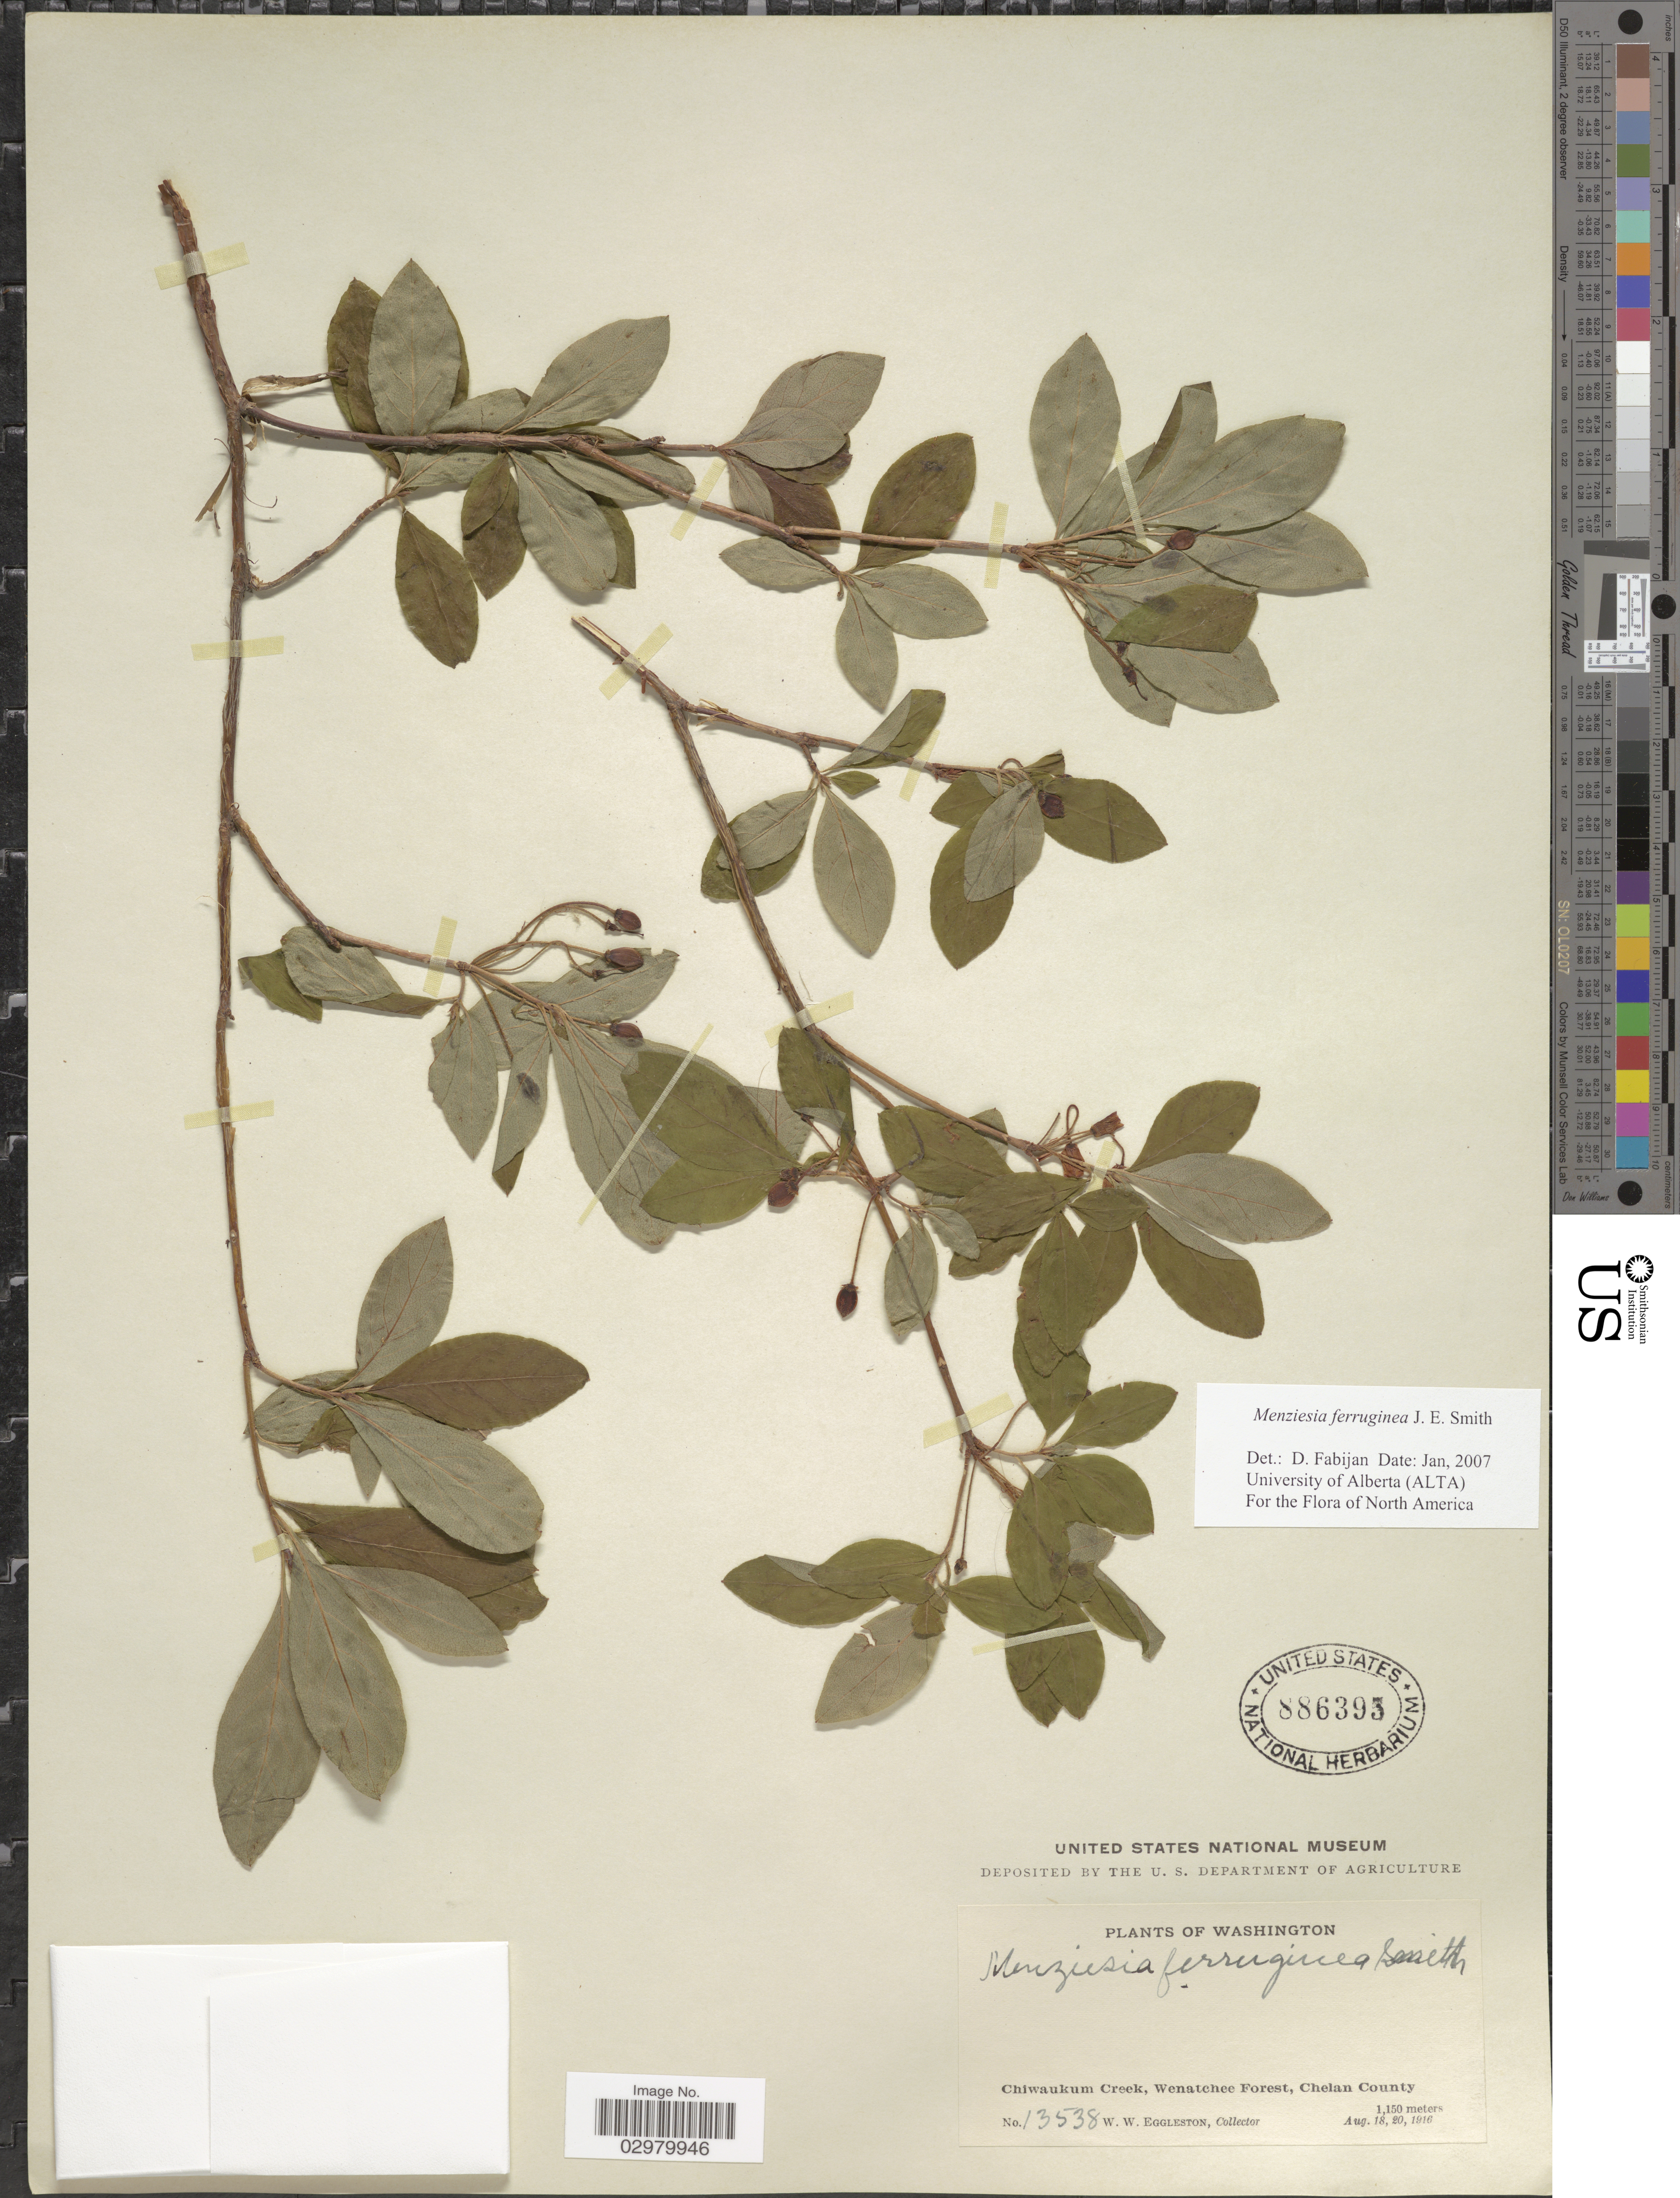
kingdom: Plantae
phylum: Tracheophyta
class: Magnoliopsida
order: Ericales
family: Ericaceae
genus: Menziesia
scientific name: Menziesia ferruginea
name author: Sm.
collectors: W. W. Eggleston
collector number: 13538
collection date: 1916-08-18/1916-08-20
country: United States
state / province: Washington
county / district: Chelan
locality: Chiwaukum Creek, Wenatchee Forest, Chelan County.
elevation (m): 1150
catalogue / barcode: US 886395